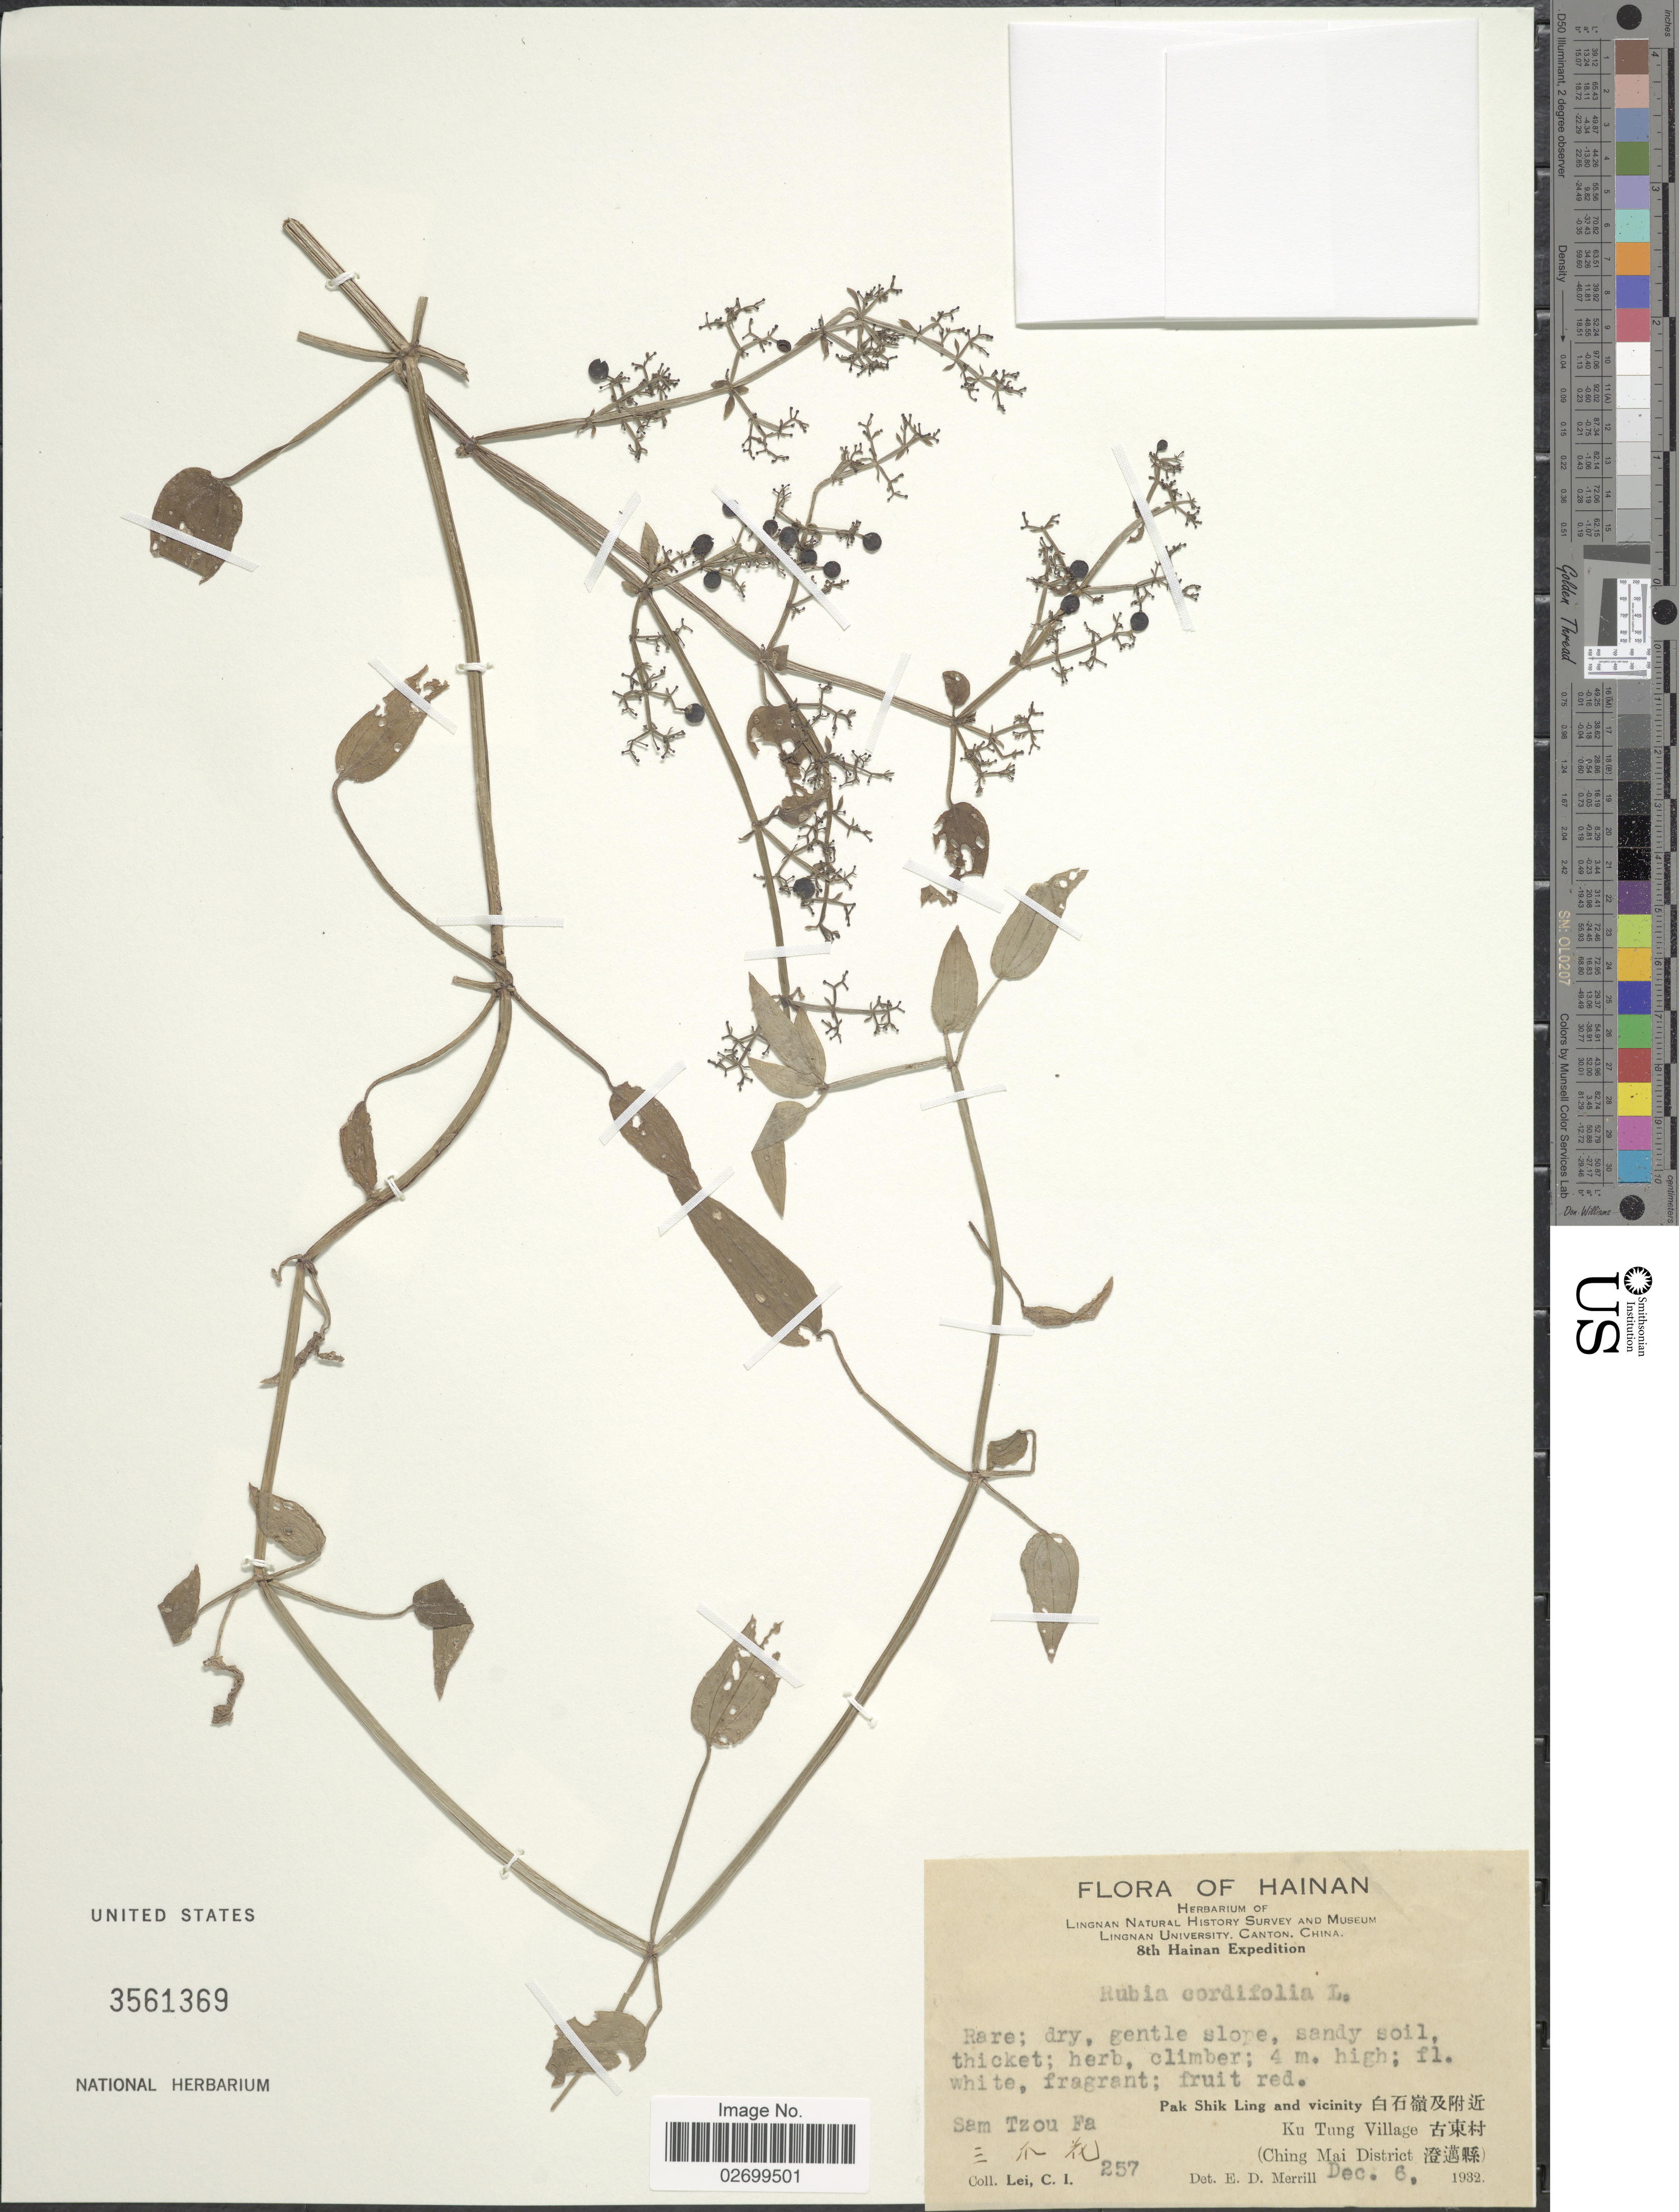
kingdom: Plantae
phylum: Tracheophyta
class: Magnoliopsida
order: Gentianales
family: Rubiaceae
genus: Rubia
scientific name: Rubia cordifolia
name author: L.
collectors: C. I. Lei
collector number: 257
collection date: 1932-12-06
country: China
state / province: Hainan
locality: Pak Shik Ling and vicinity, Ku Tung Village (Ching Mai District), Sam Tzou Fa [unsure placement]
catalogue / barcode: US 3561369